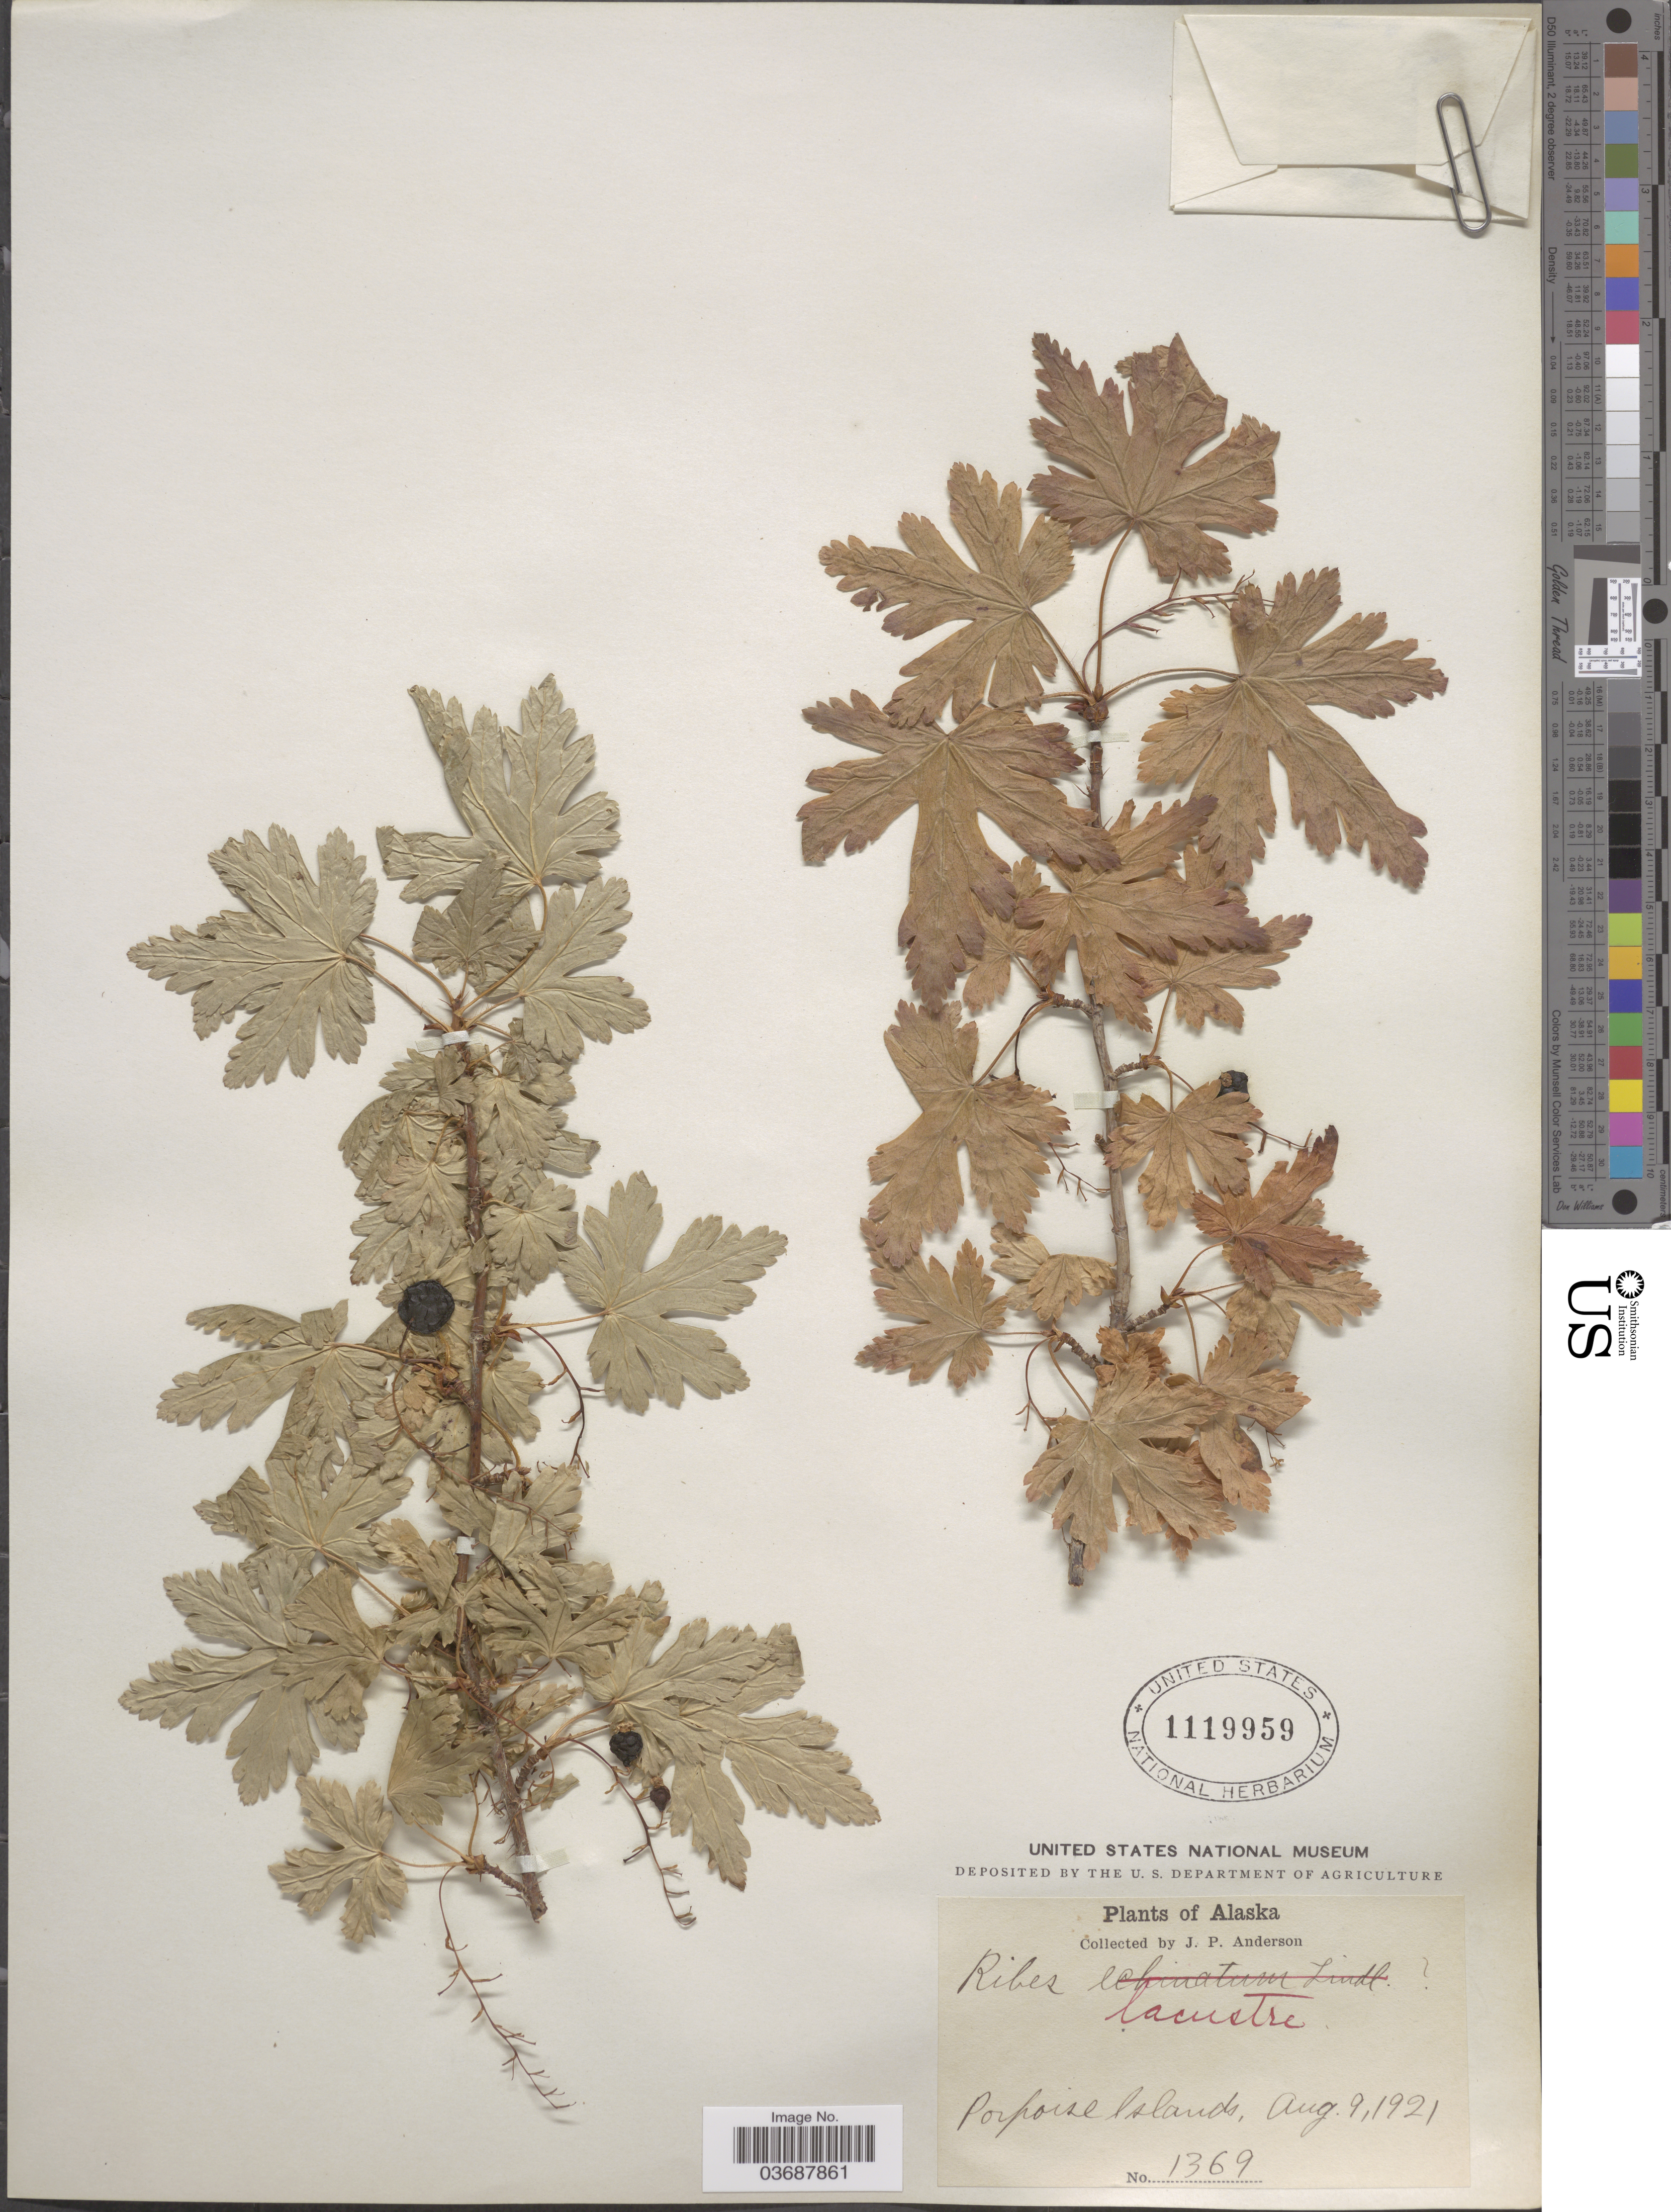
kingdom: Plantae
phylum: Tracheophyta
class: Magnoliopsida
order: Saxifragales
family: Grossulariaceae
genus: Ribes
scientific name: Ribes lacustre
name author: (Pers.) Poir.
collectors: J. P. Anderson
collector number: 1369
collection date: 1921-08-09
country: United States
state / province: Alaska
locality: Porpoise Islands.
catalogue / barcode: US 1119959